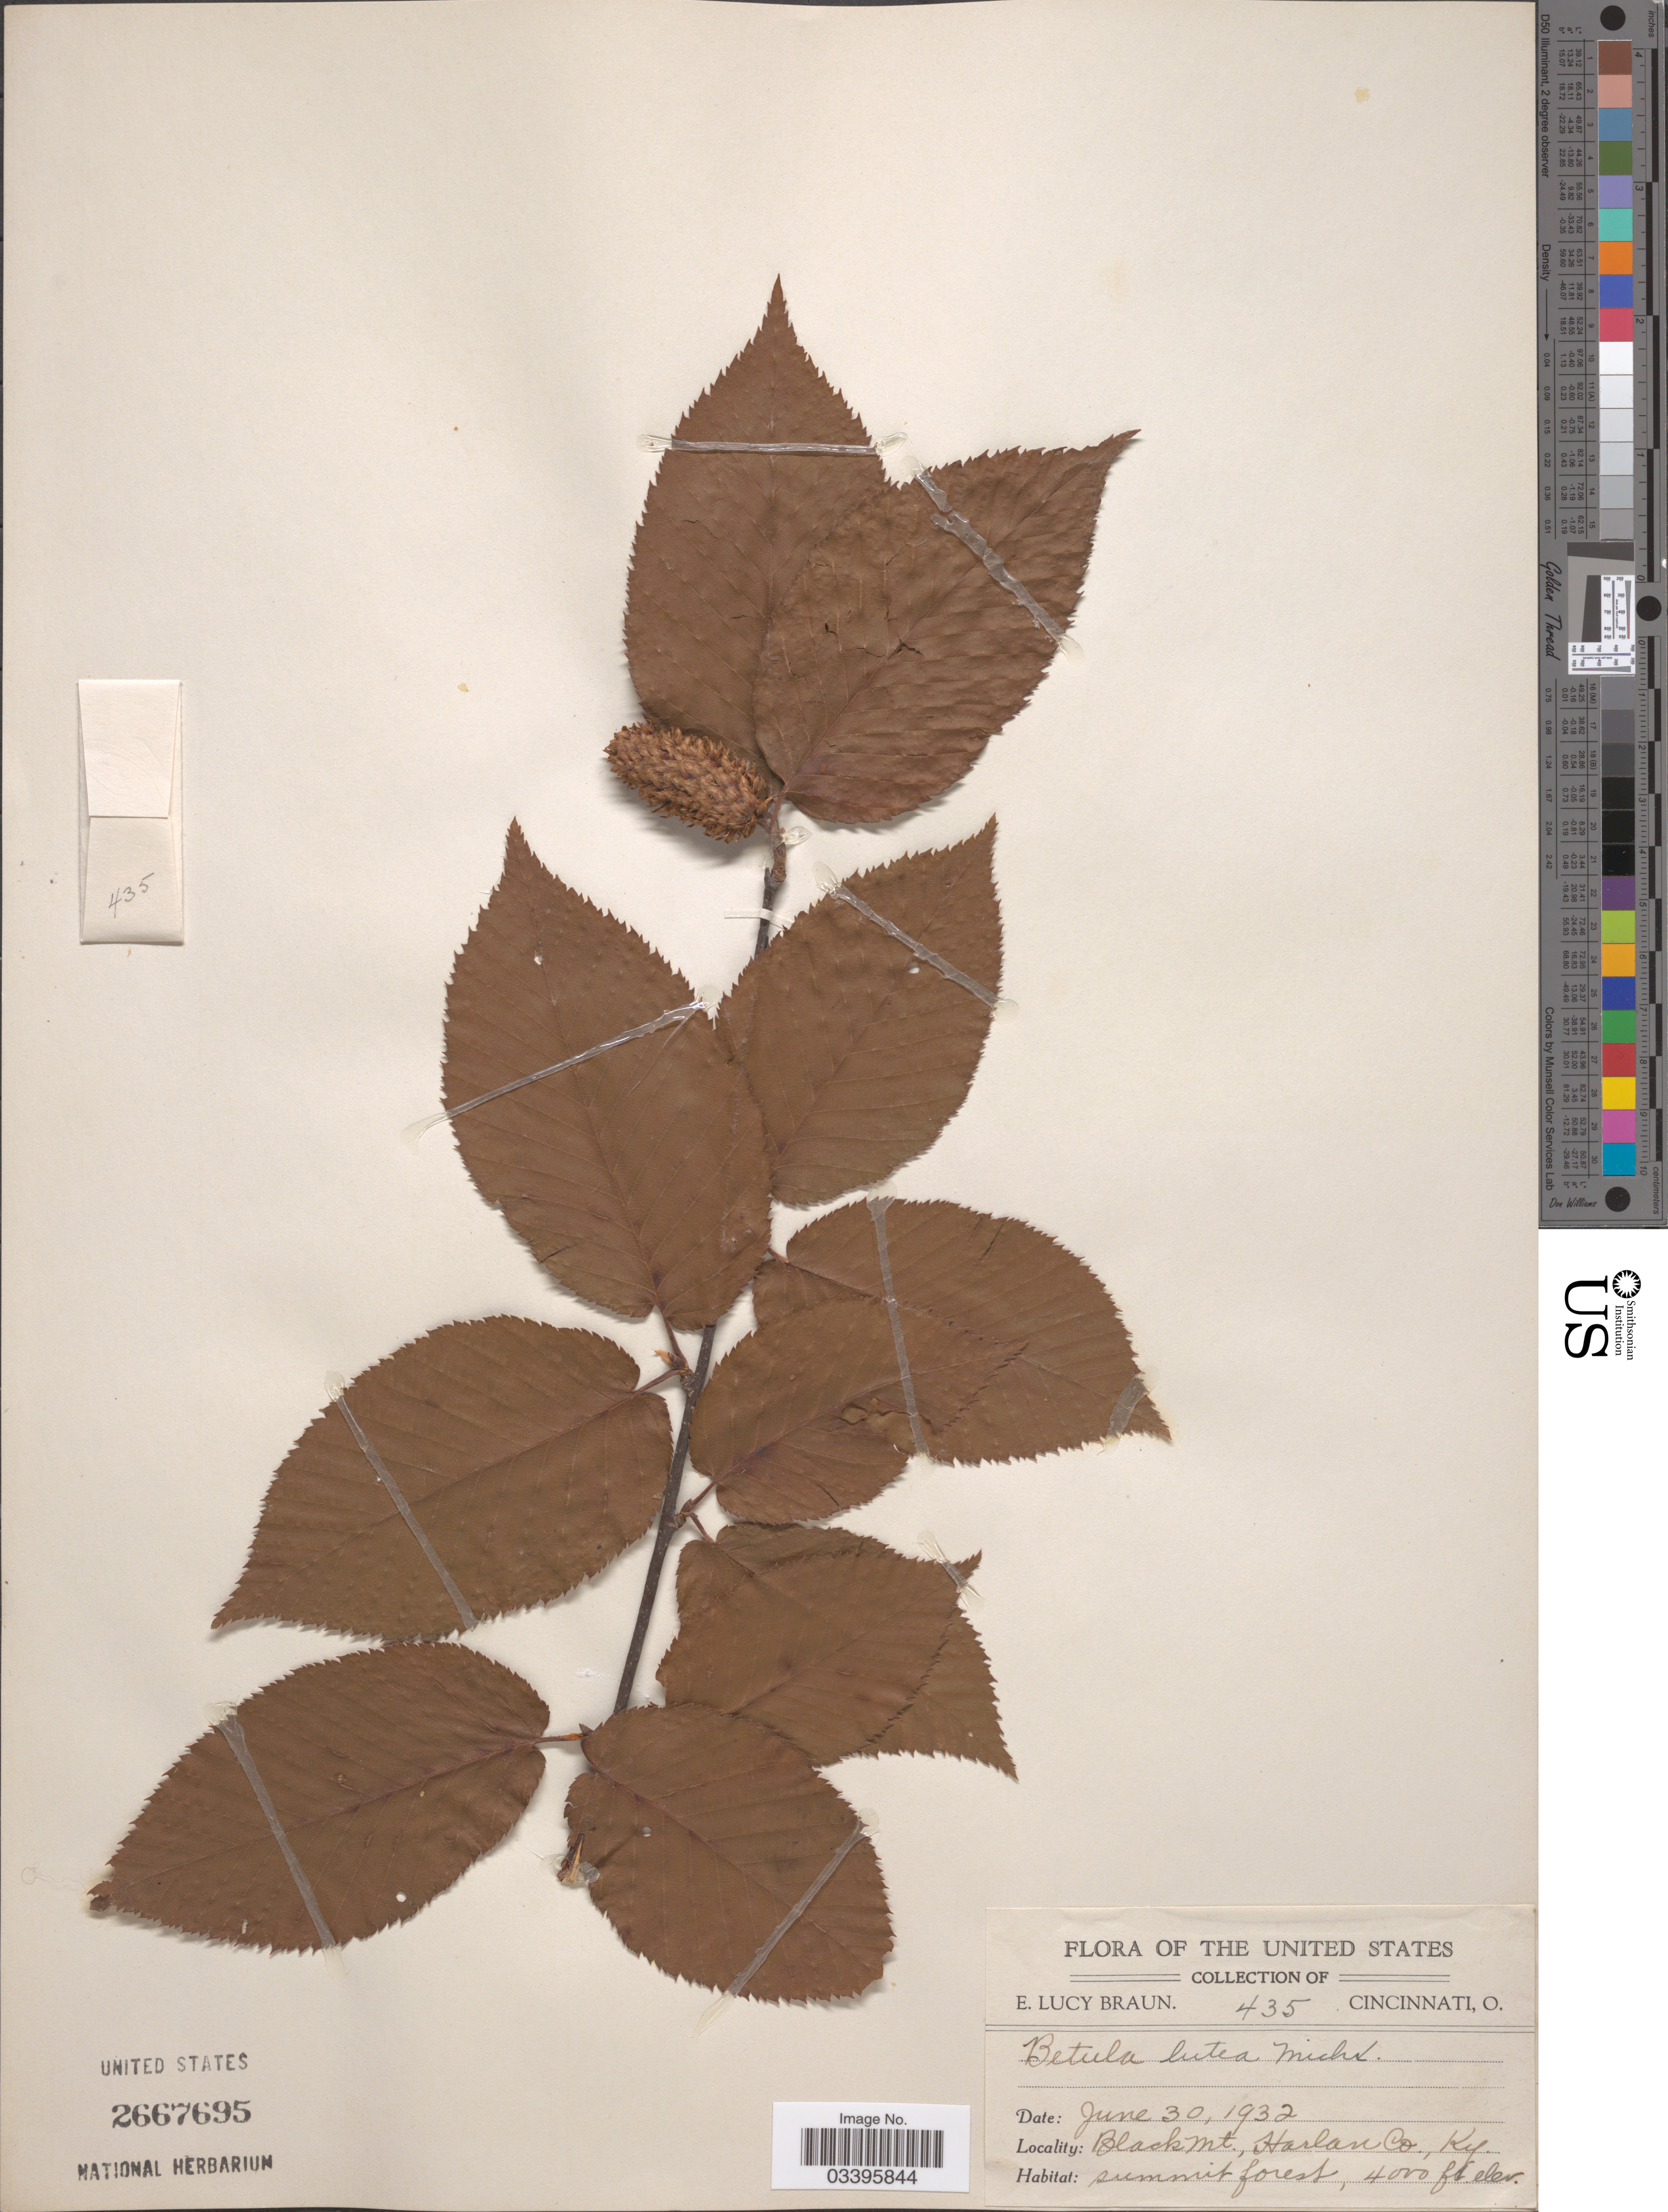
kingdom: Plantae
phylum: Tracheophyta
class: Magnoliopsida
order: Fagales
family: Betulaceae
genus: Betula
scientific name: Betula lutea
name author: F. Michx.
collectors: E. L. Braun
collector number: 435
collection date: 1932-06-30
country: United States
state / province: Kentucky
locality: Black Mt., Harlan Co.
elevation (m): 1219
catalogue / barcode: US 2667695